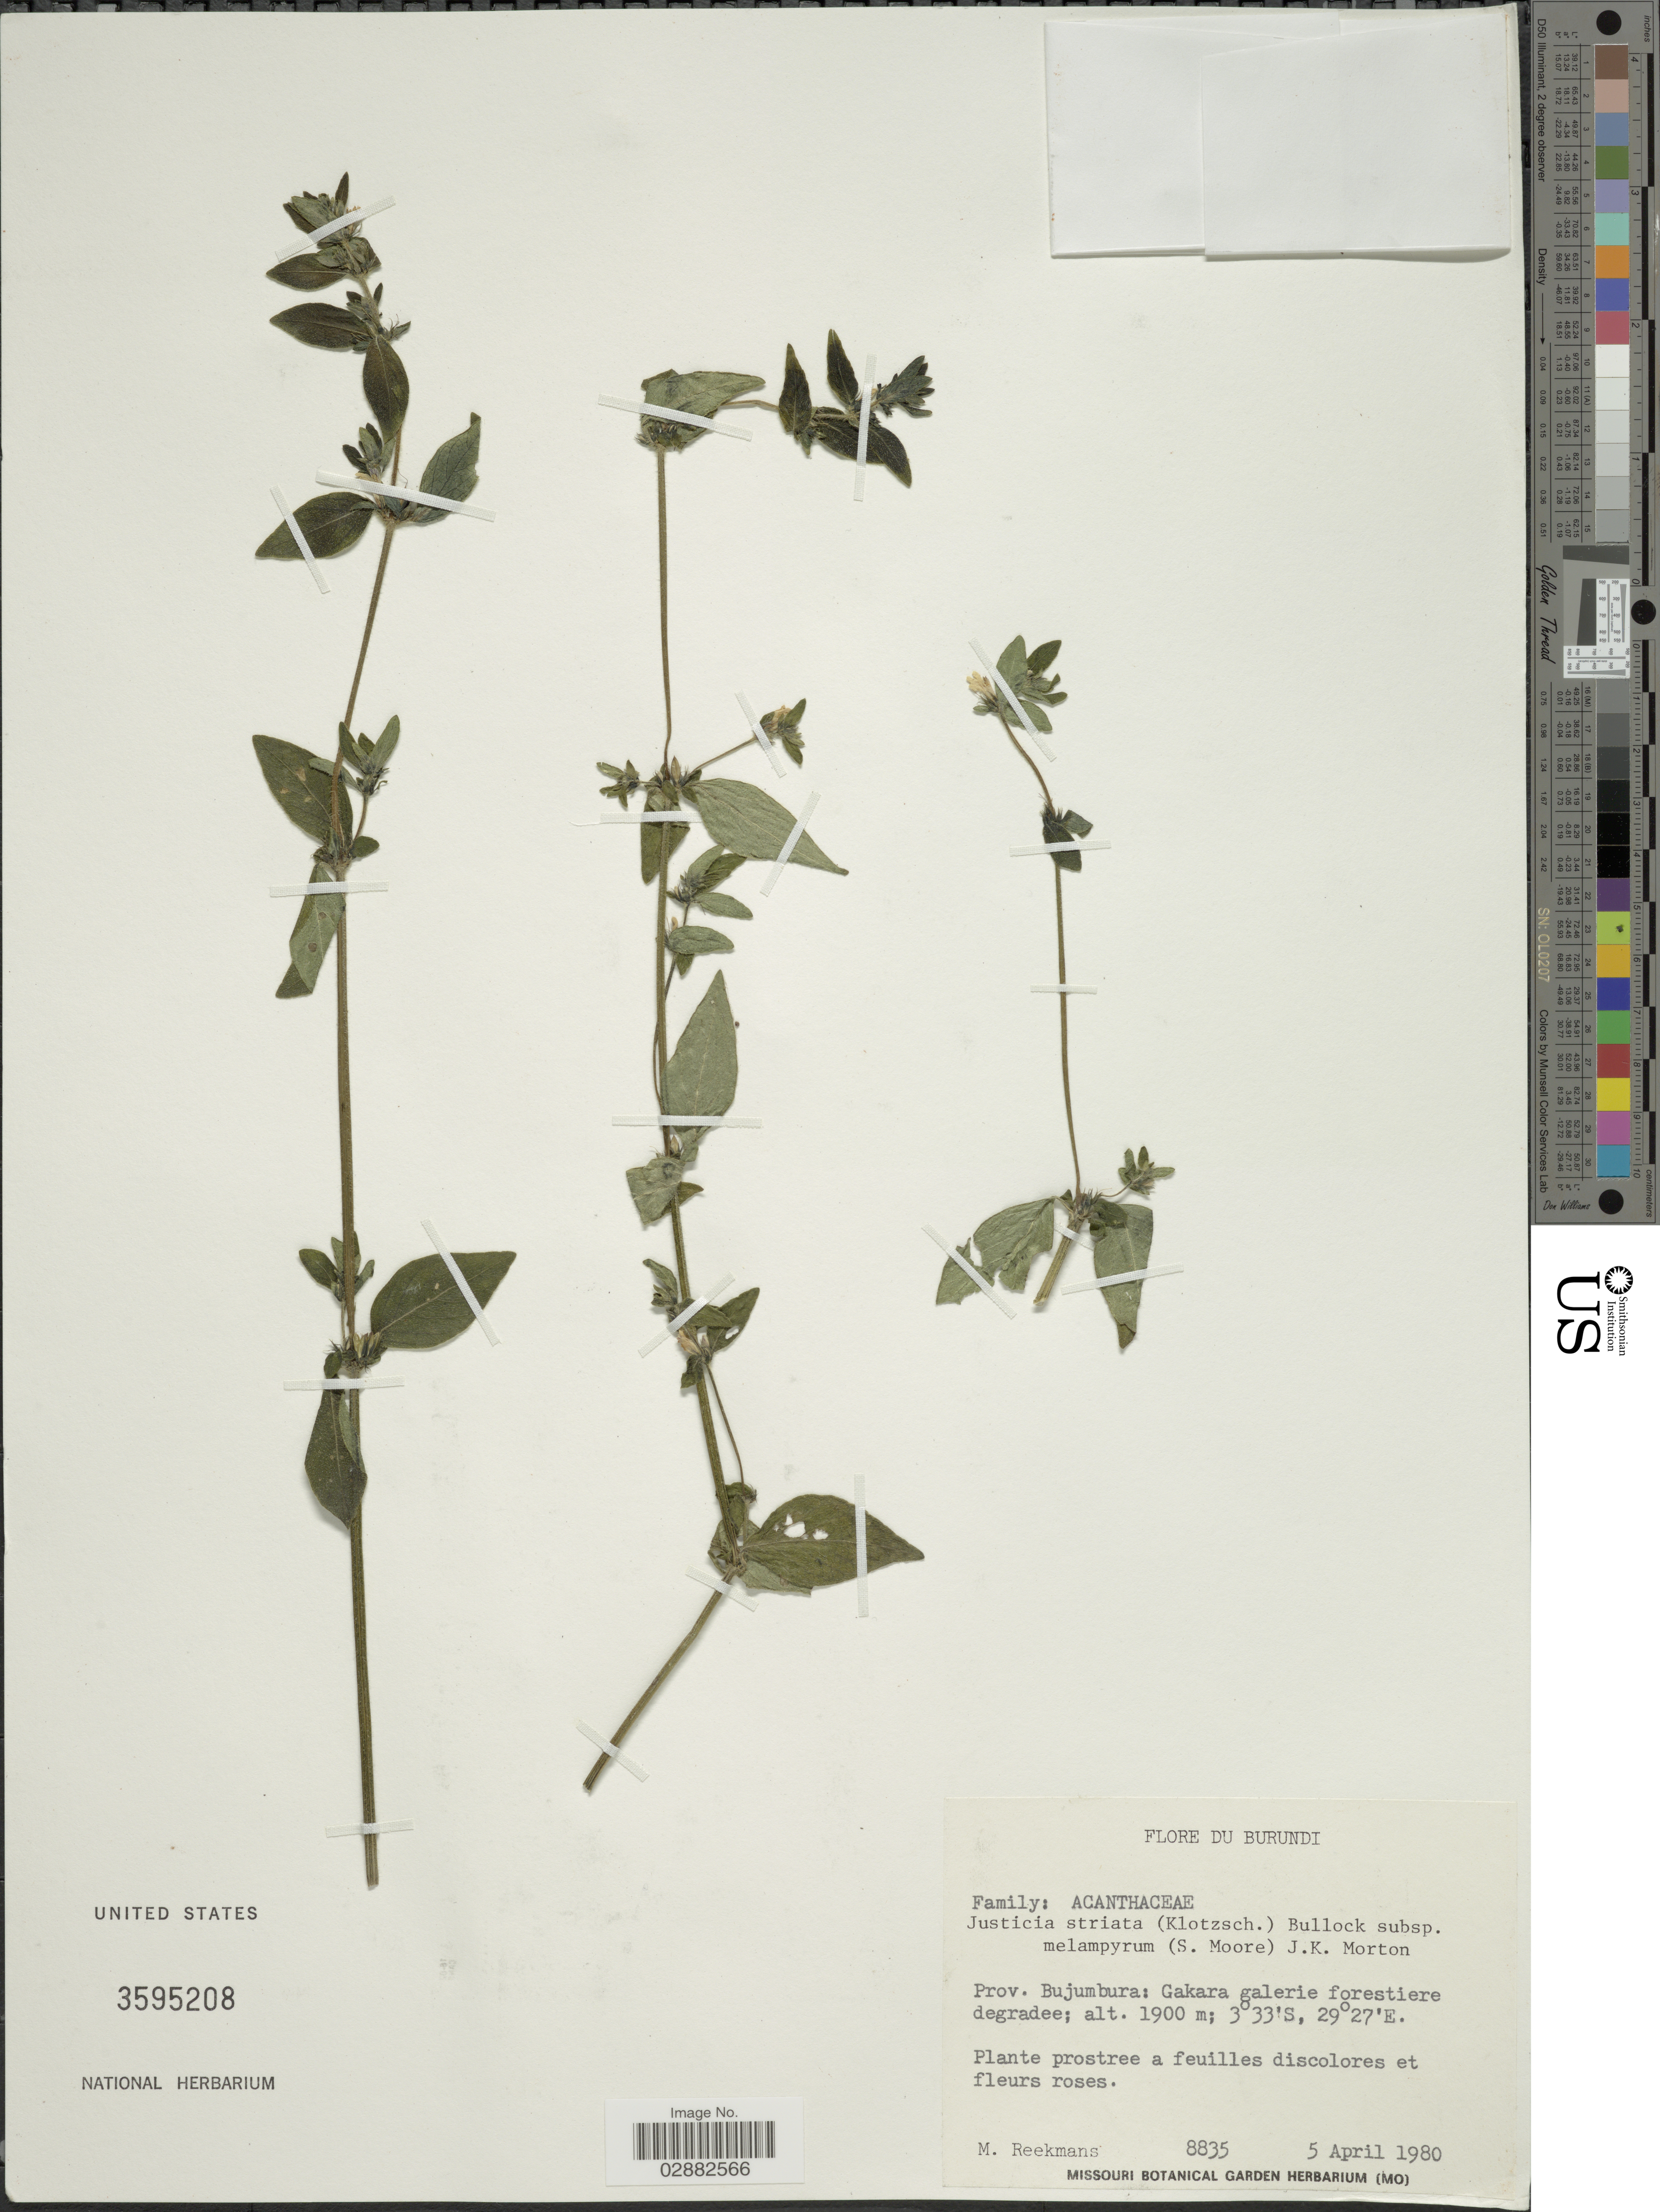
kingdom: Plantae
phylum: Tracheophyta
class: Magnoliopsida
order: Lamiales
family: Acanthaceae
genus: Justicia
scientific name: Justicia striata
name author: D.N. Gibson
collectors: M. Reekmans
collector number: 8835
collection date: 1980-04-05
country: Burundi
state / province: Bujumura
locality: Gakara galerie forestiere degradee.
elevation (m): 1900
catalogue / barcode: US 3595208